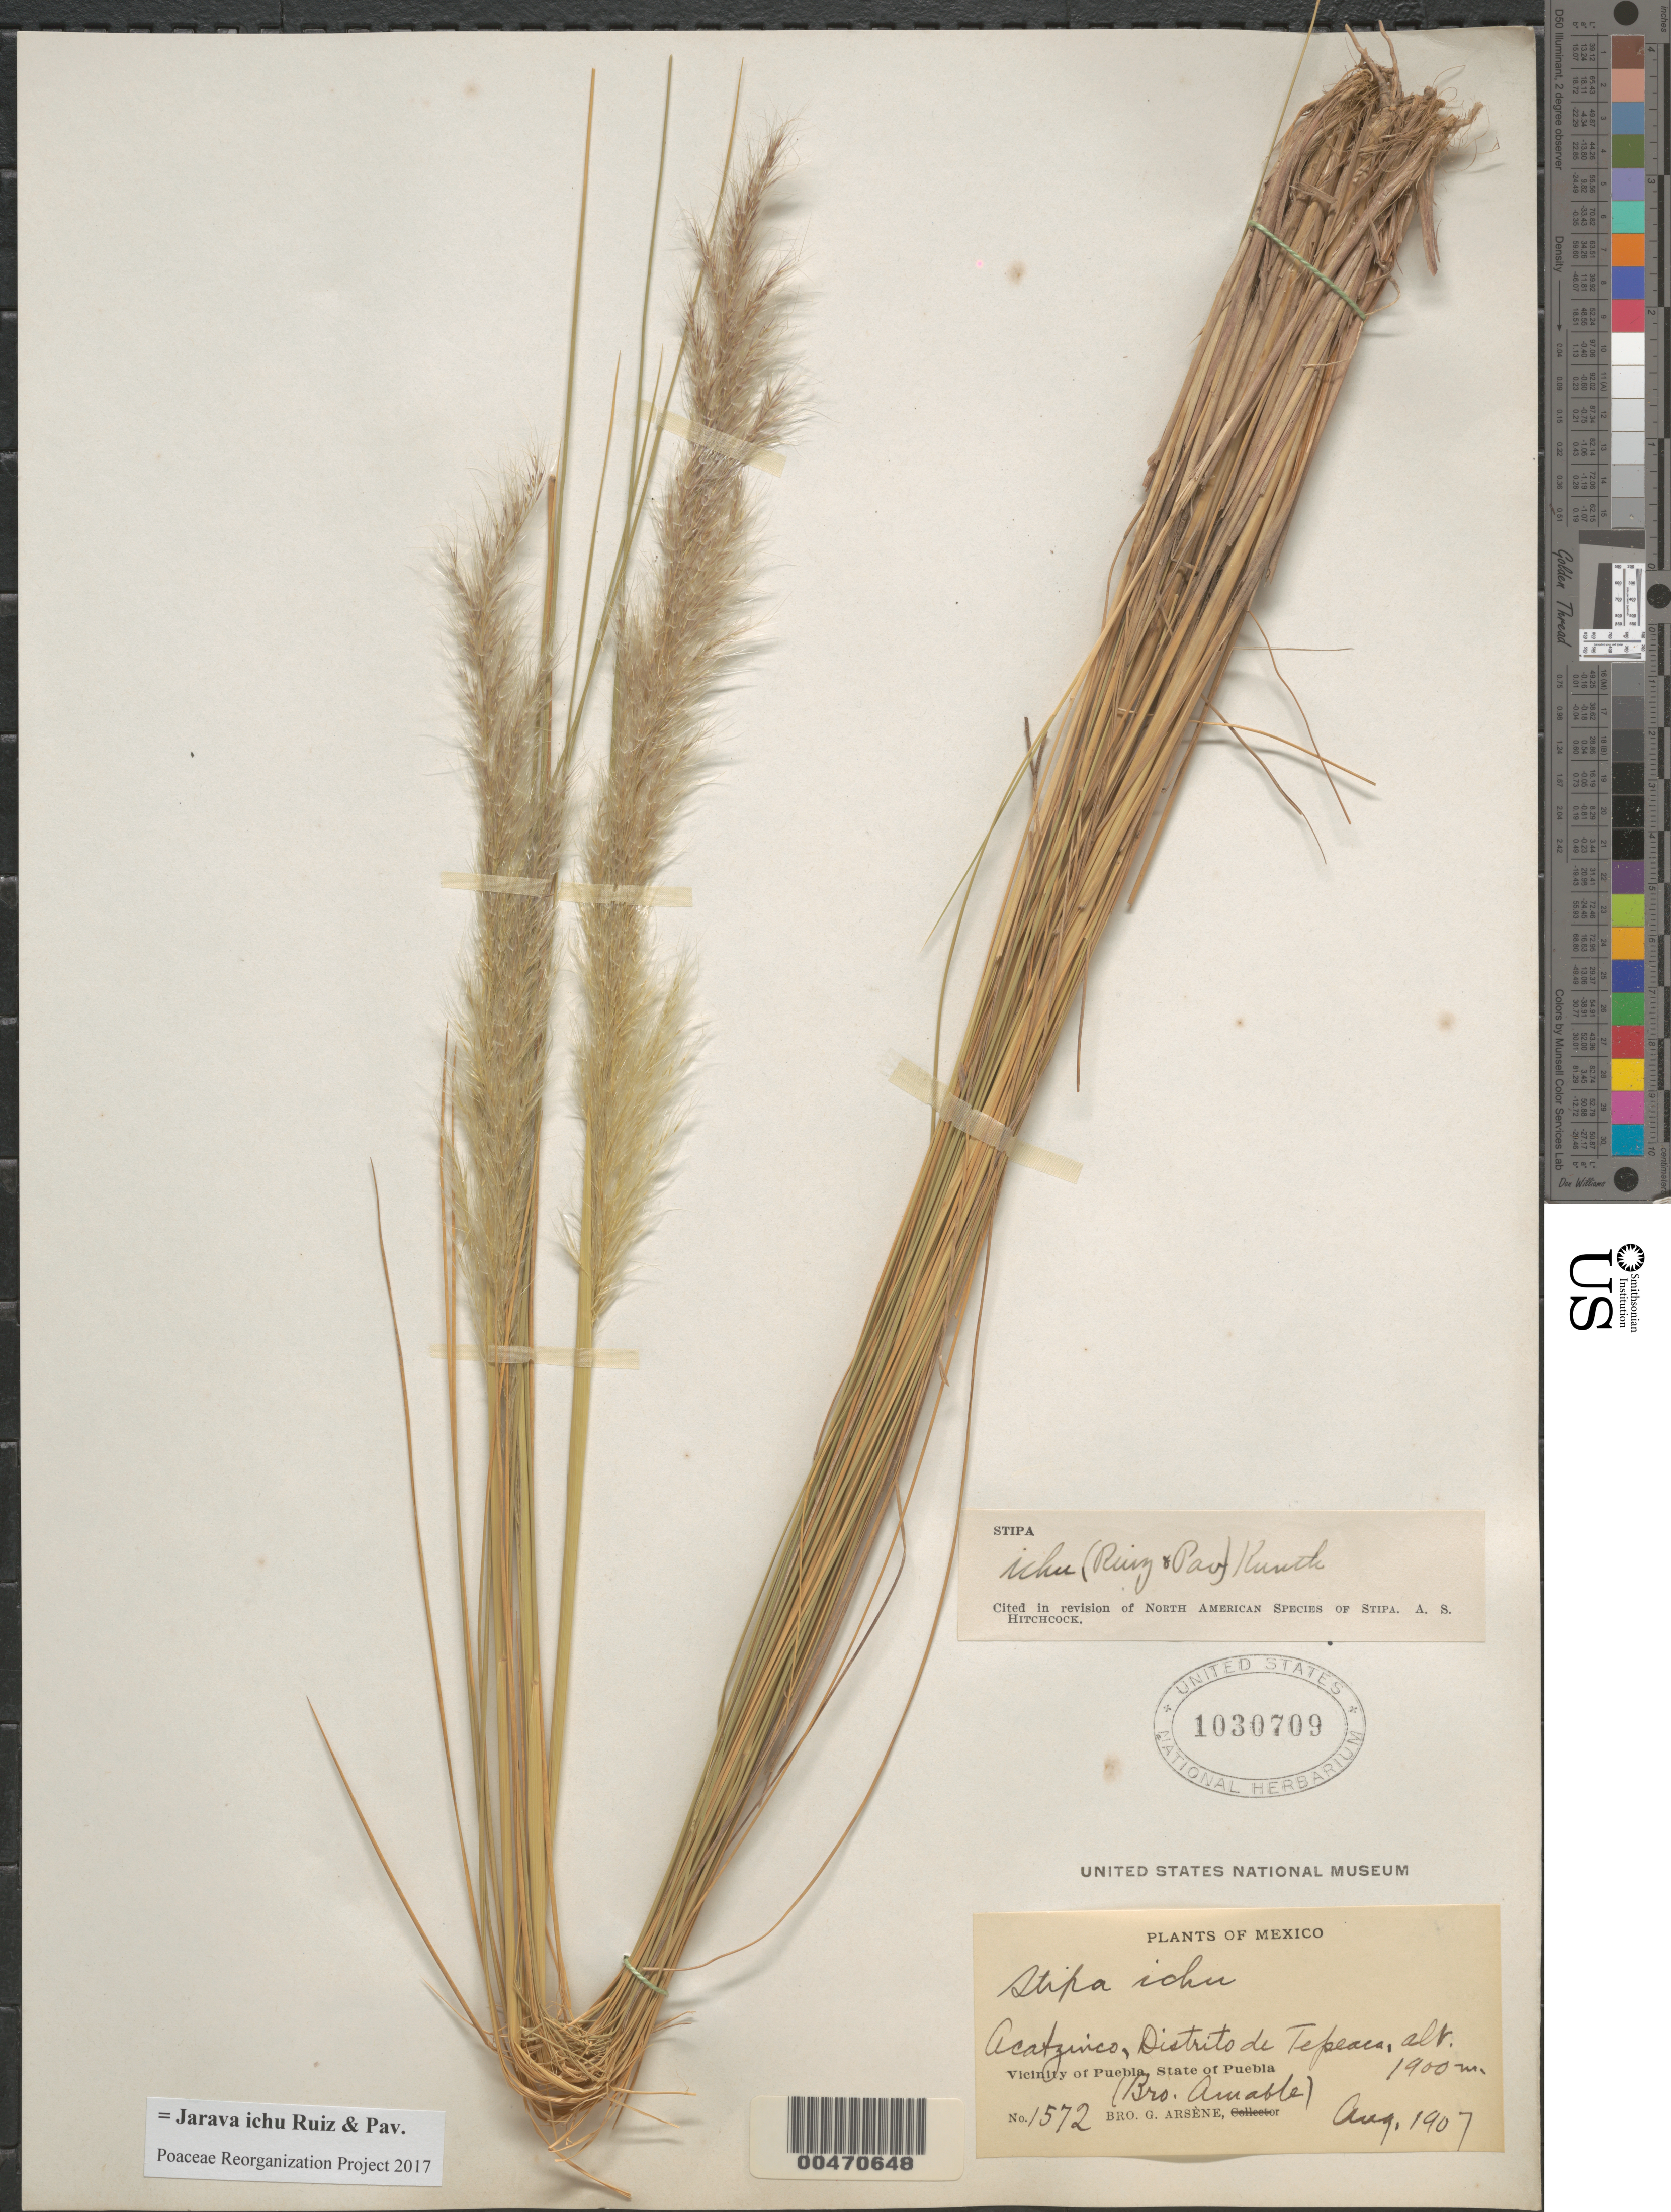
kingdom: Plantae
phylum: Tracheophyta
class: Liliopsida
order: Poales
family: Poaceae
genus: Jarava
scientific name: Jarava ichu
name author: Ruiz & Pav.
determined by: Poaceae Reorganization Project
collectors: Bro. G. Arsène & B. Amable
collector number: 1572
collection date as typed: Aug 1907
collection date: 1907-08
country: Mexico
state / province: Puebla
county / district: Tepeaca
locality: Acatzinco, vicinity of Puebla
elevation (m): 1900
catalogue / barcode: US 1030709